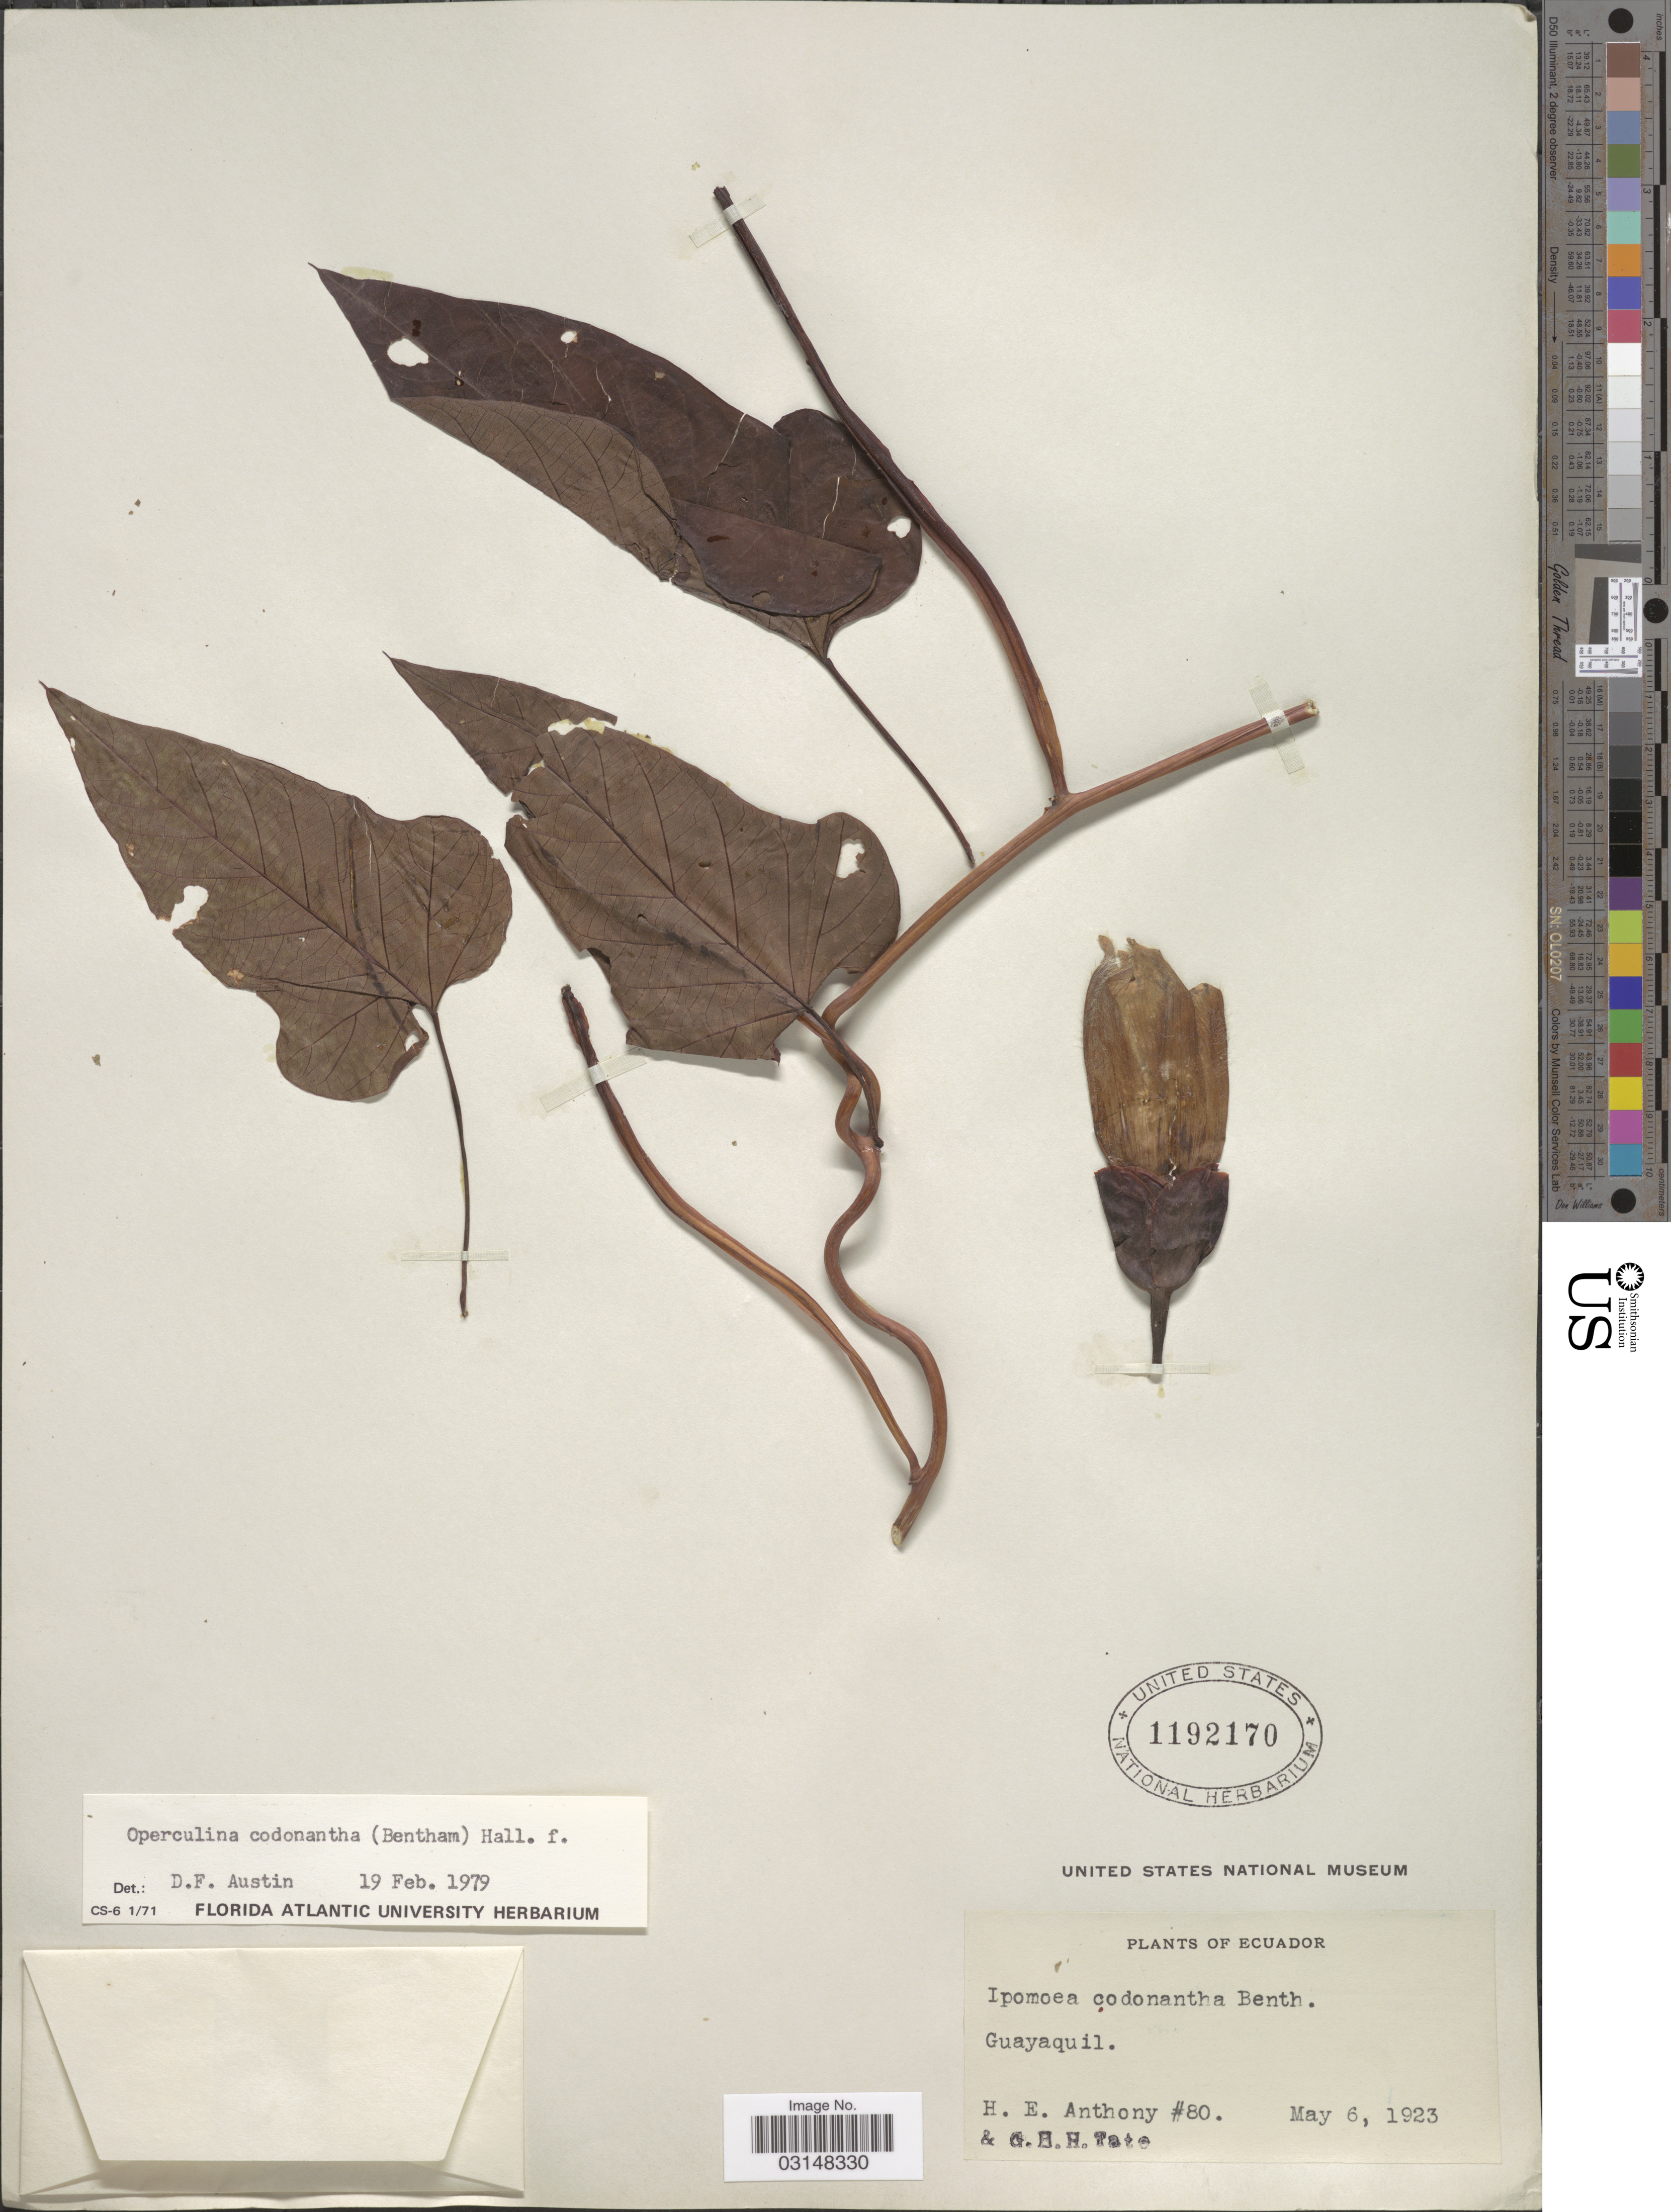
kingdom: Plantae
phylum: Tracheophyta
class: Magnoliopsida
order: Solanales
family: Convolvulaceae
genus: Operculina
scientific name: Operculina codonantha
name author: (Benth.) Hallier f.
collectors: H. E. Anthony & G. H. H.Tate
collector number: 80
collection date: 1923-05-06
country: Ecuador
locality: Guayaquil.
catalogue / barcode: US 1192170